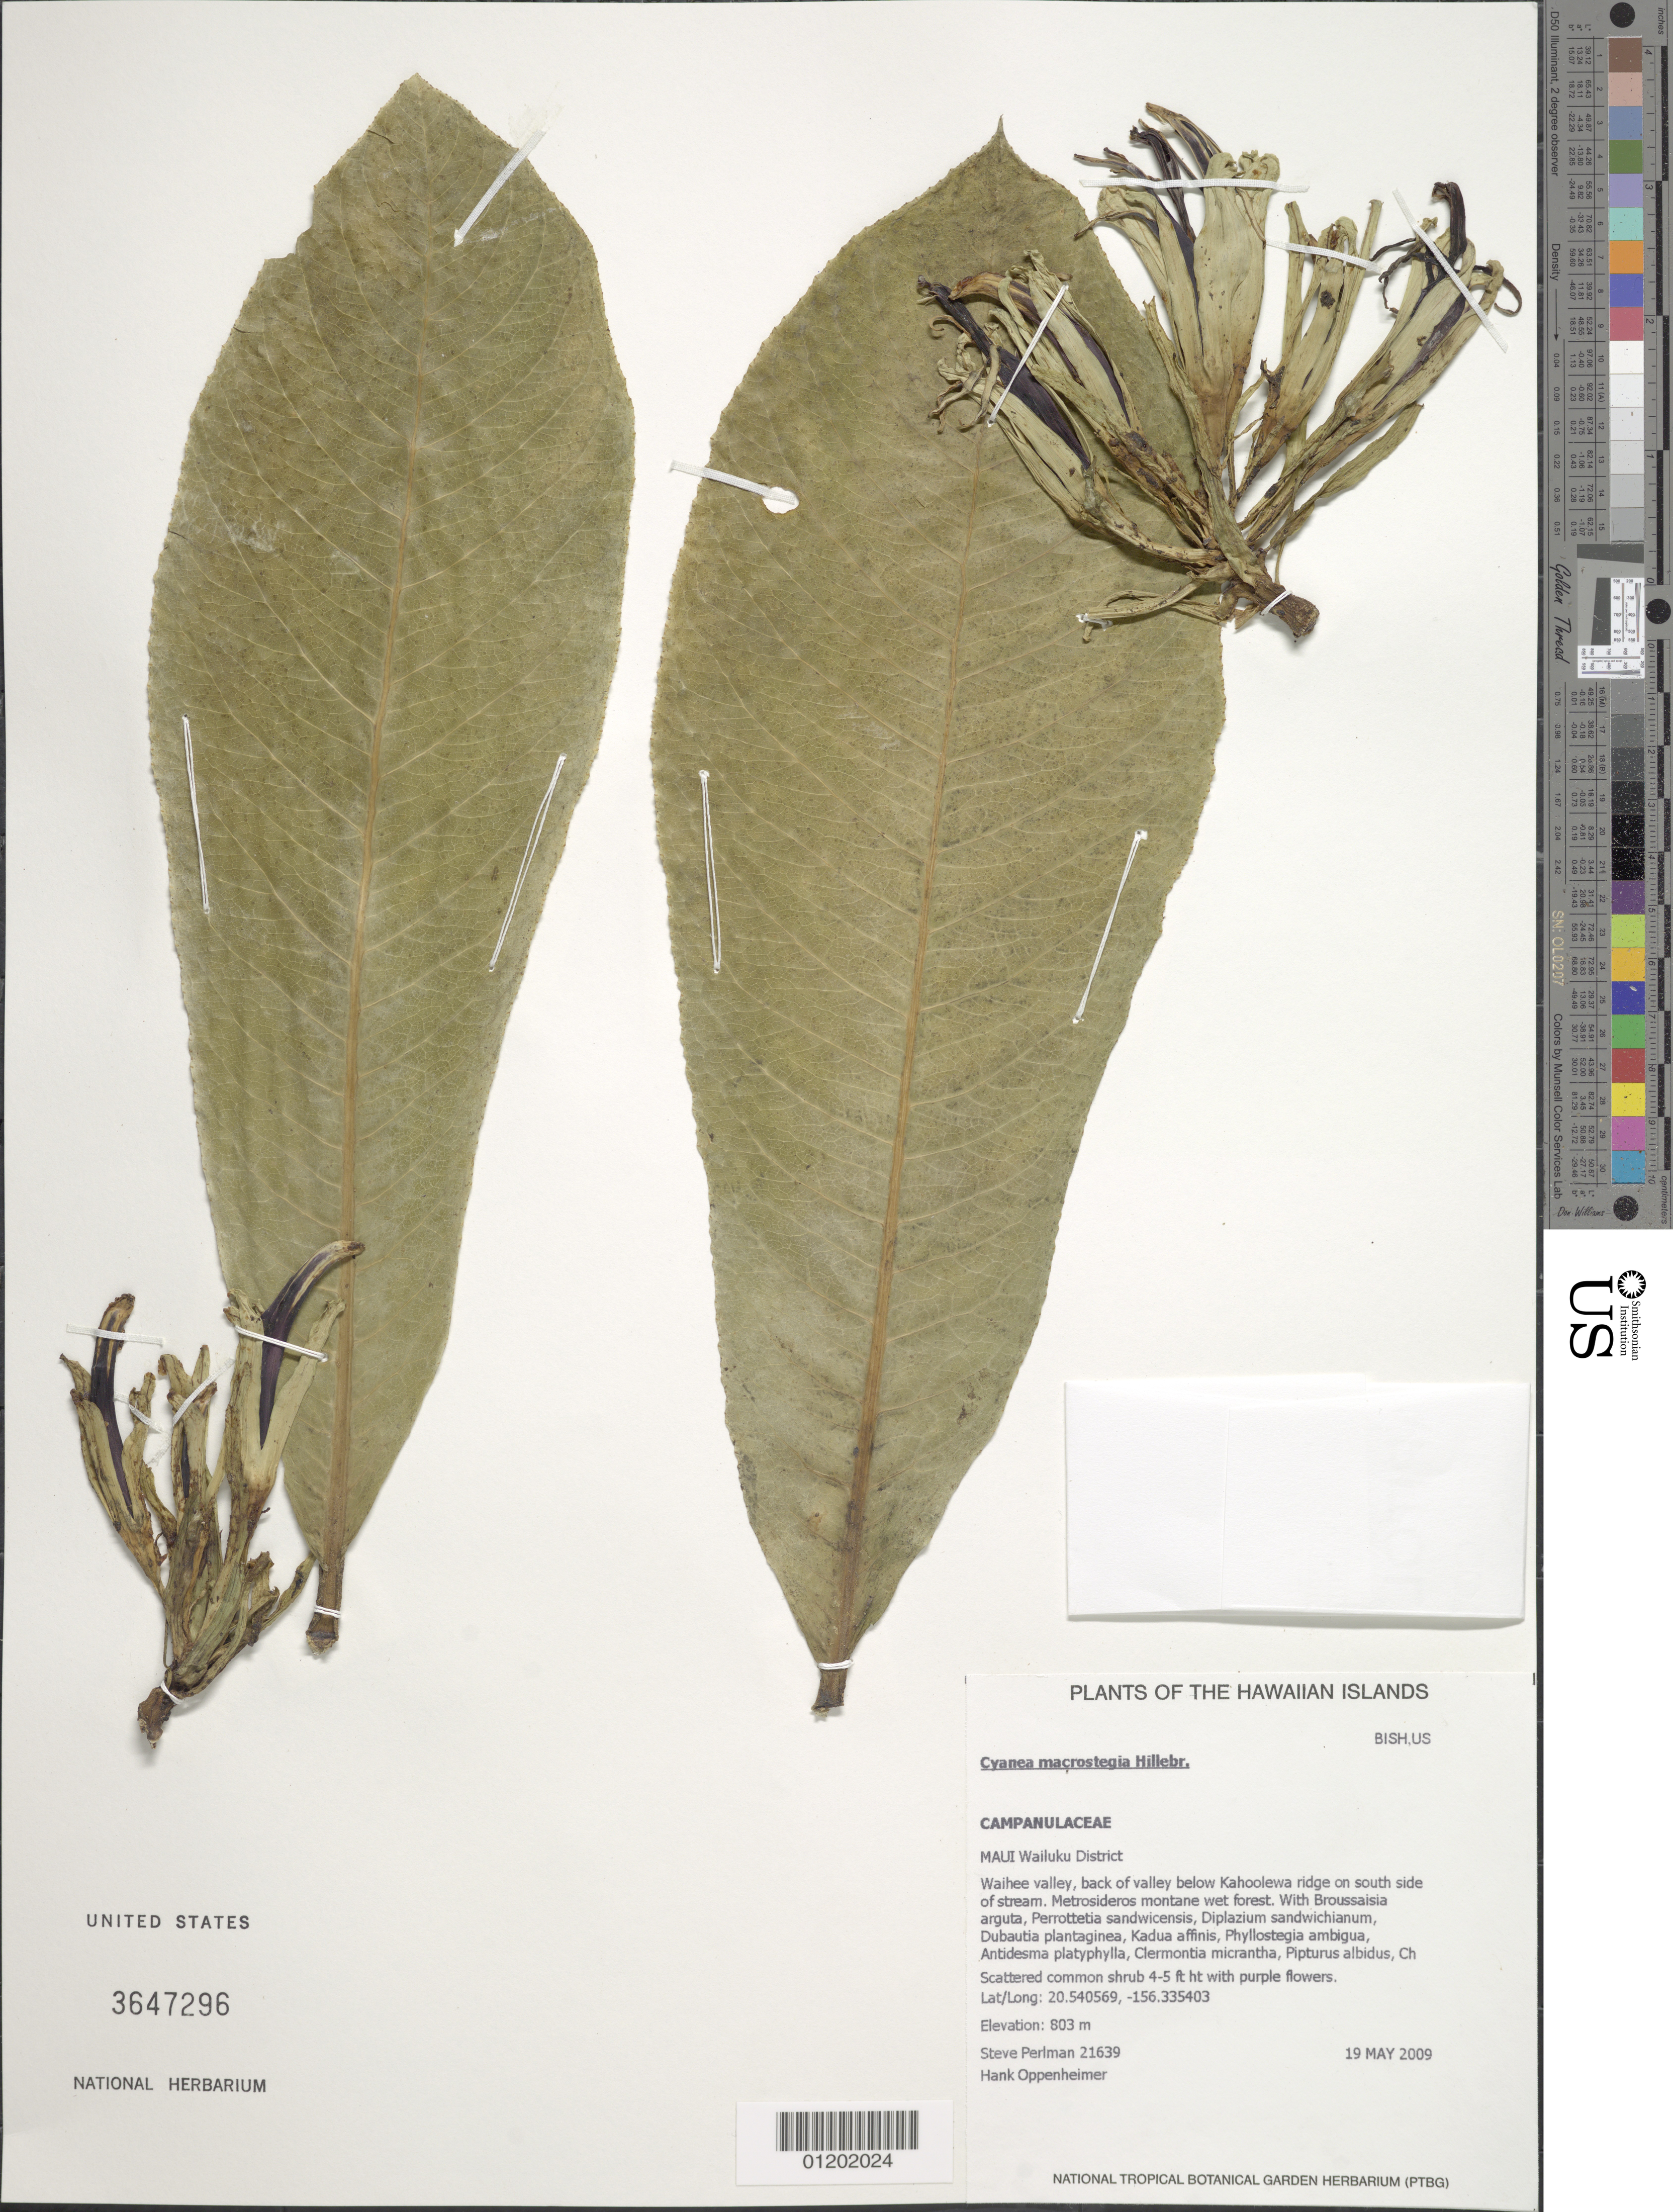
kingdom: Plantae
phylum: Tracheophyta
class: Magnoliopsida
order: Asterales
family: Campanulaceae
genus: Cyanea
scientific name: Cyanea macrostegia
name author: Hillebr.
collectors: S. P. Perlman & H. L. Oppenheimer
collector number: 21639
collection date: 2009-05-19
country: United States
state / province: Hawaii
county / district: Maui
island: Maui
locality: Wailuku District, Waihee valley, back of valley below Kahoolewa ridge on south side of stream.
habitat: Montane wet forest.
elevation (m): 803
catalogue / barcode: US 3647296